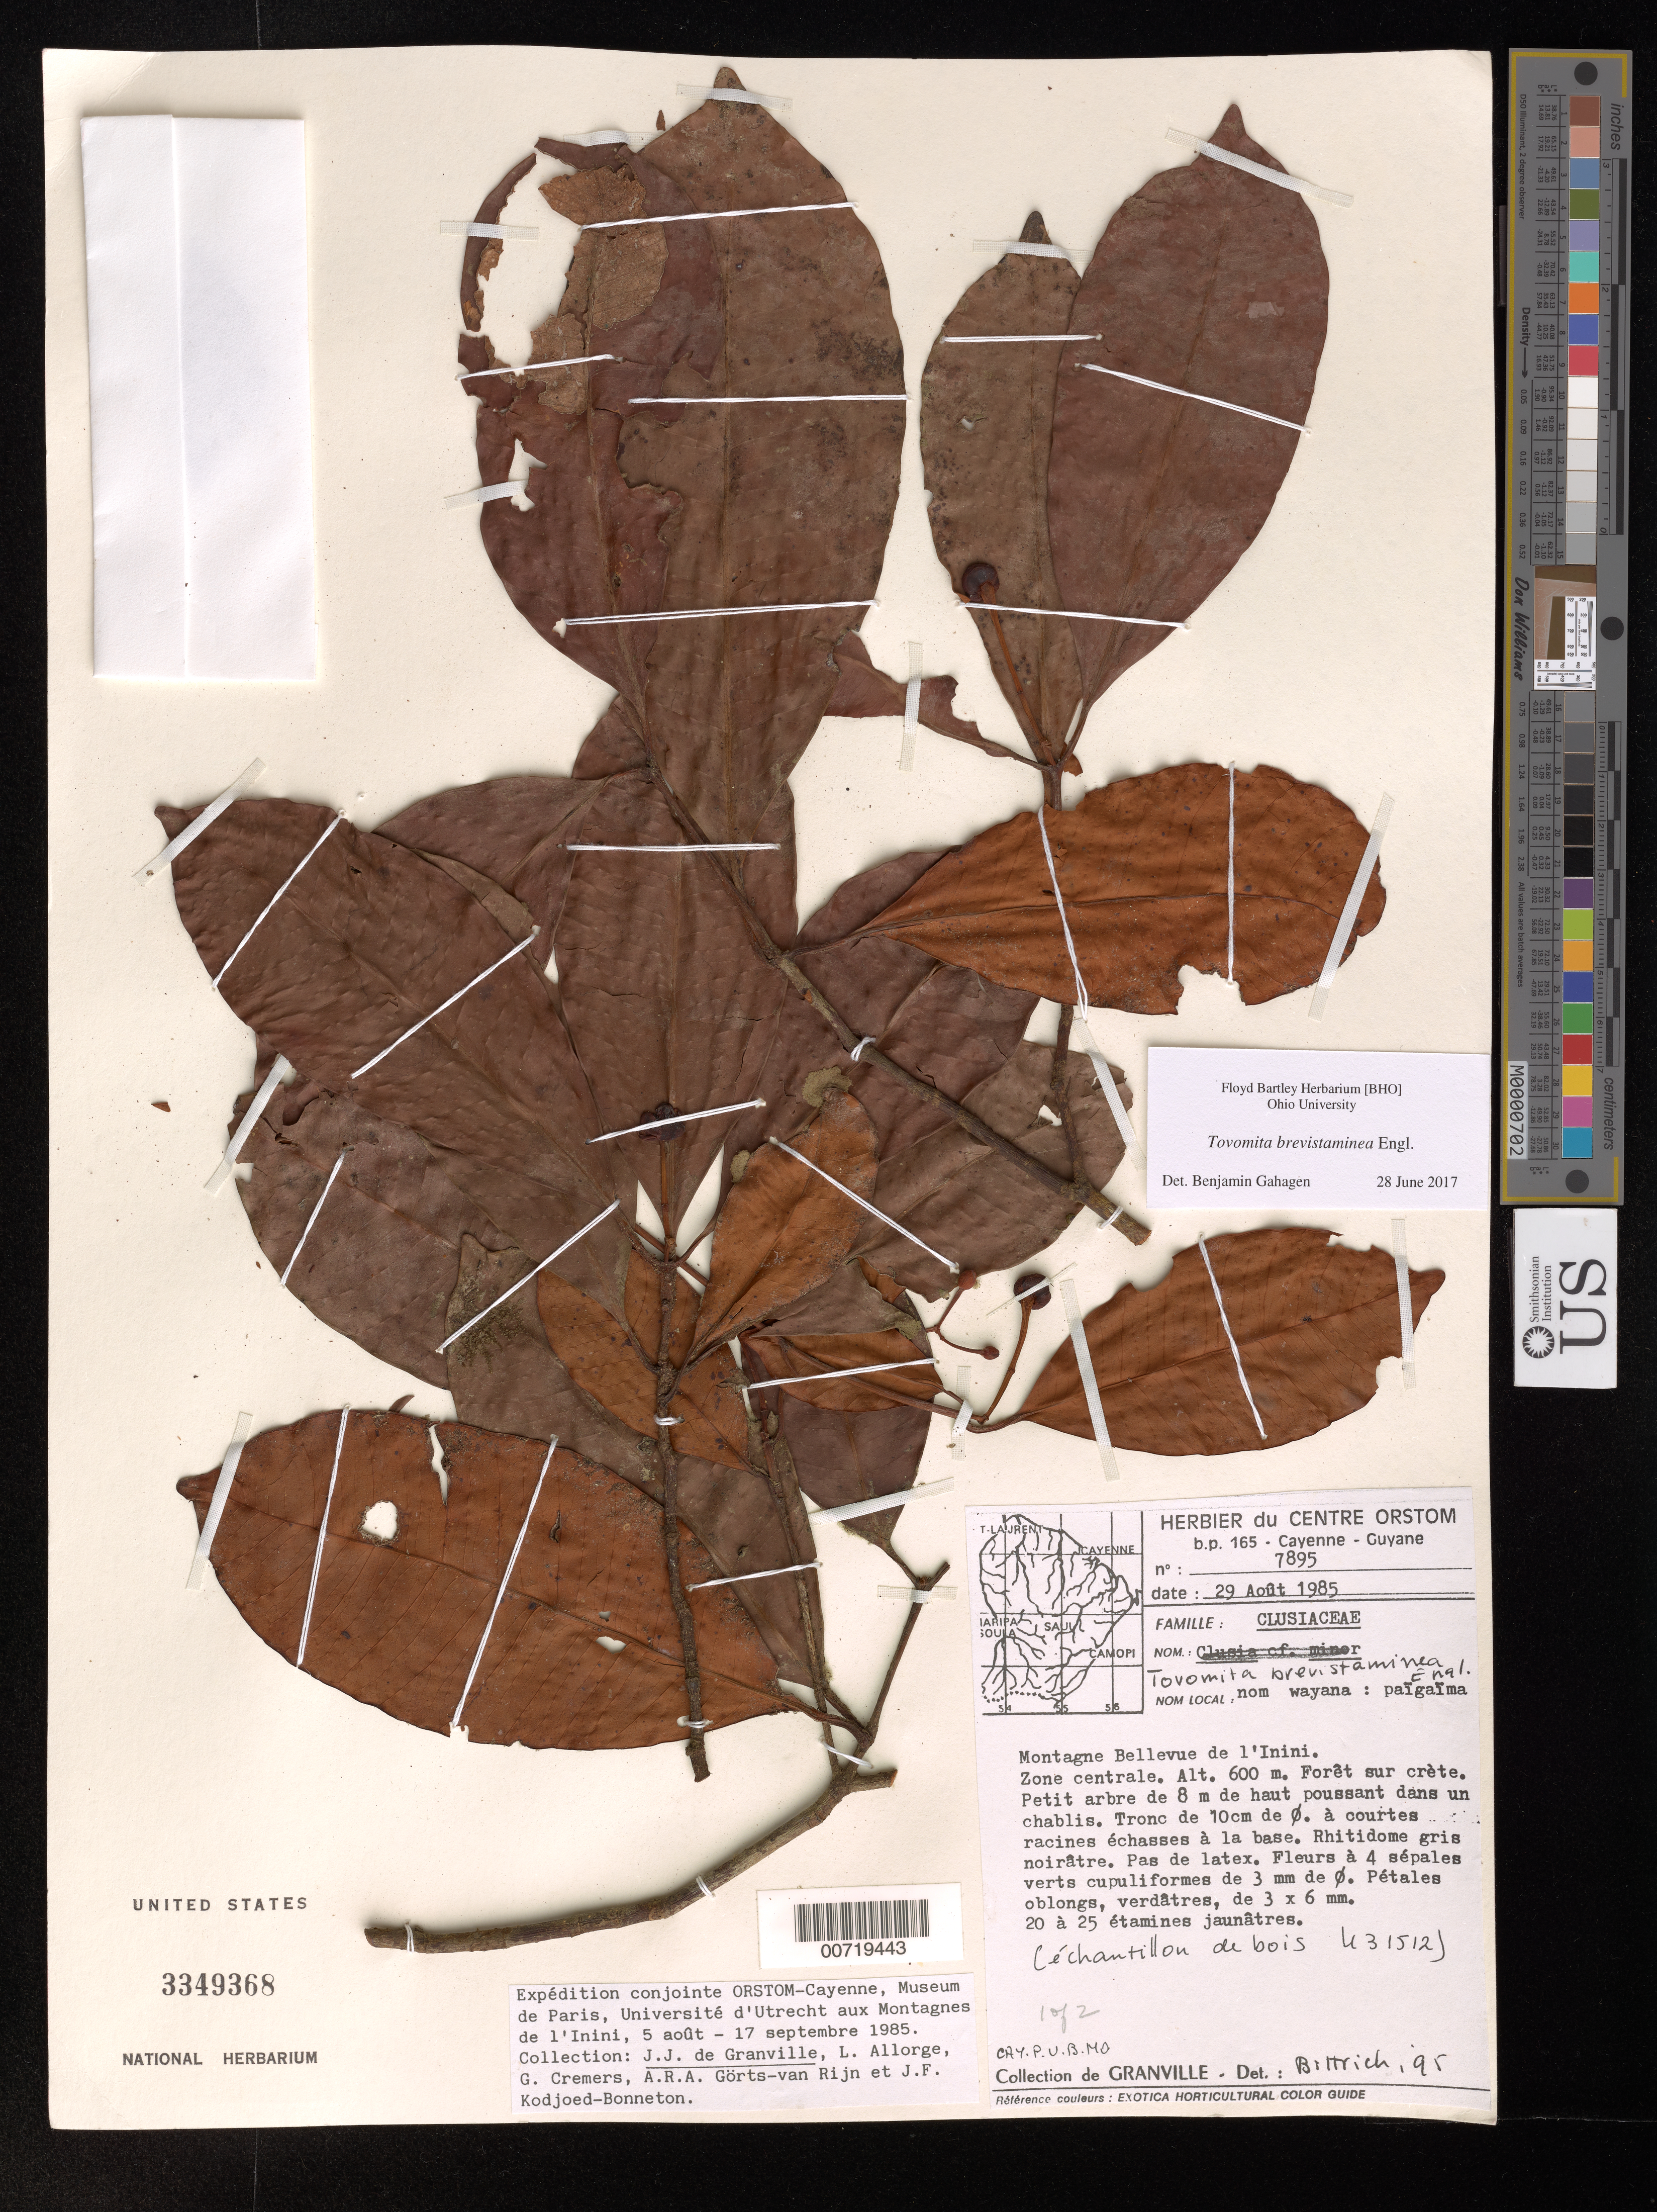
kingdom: Plantae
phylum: Tracheophyta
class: Magnoliopsida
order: Malpighiales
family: Clusiaceae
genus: Tovomita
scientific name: Tovomita brevistaminea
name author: Engl.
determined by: Bittrich, V.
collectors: J.-J. de Granville, L. Allorge, G. Cremers, A. .R. A. Görts-van Rijn & J. Kodjoed-Bonneton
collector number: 7895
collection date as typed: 29-Aug-85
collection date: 1985-08-29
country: French Guiana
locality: Montagnes Bellevue de l'Inini, zone centrale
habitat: Forêt sur crete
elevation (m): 600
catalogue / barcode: US 3349368